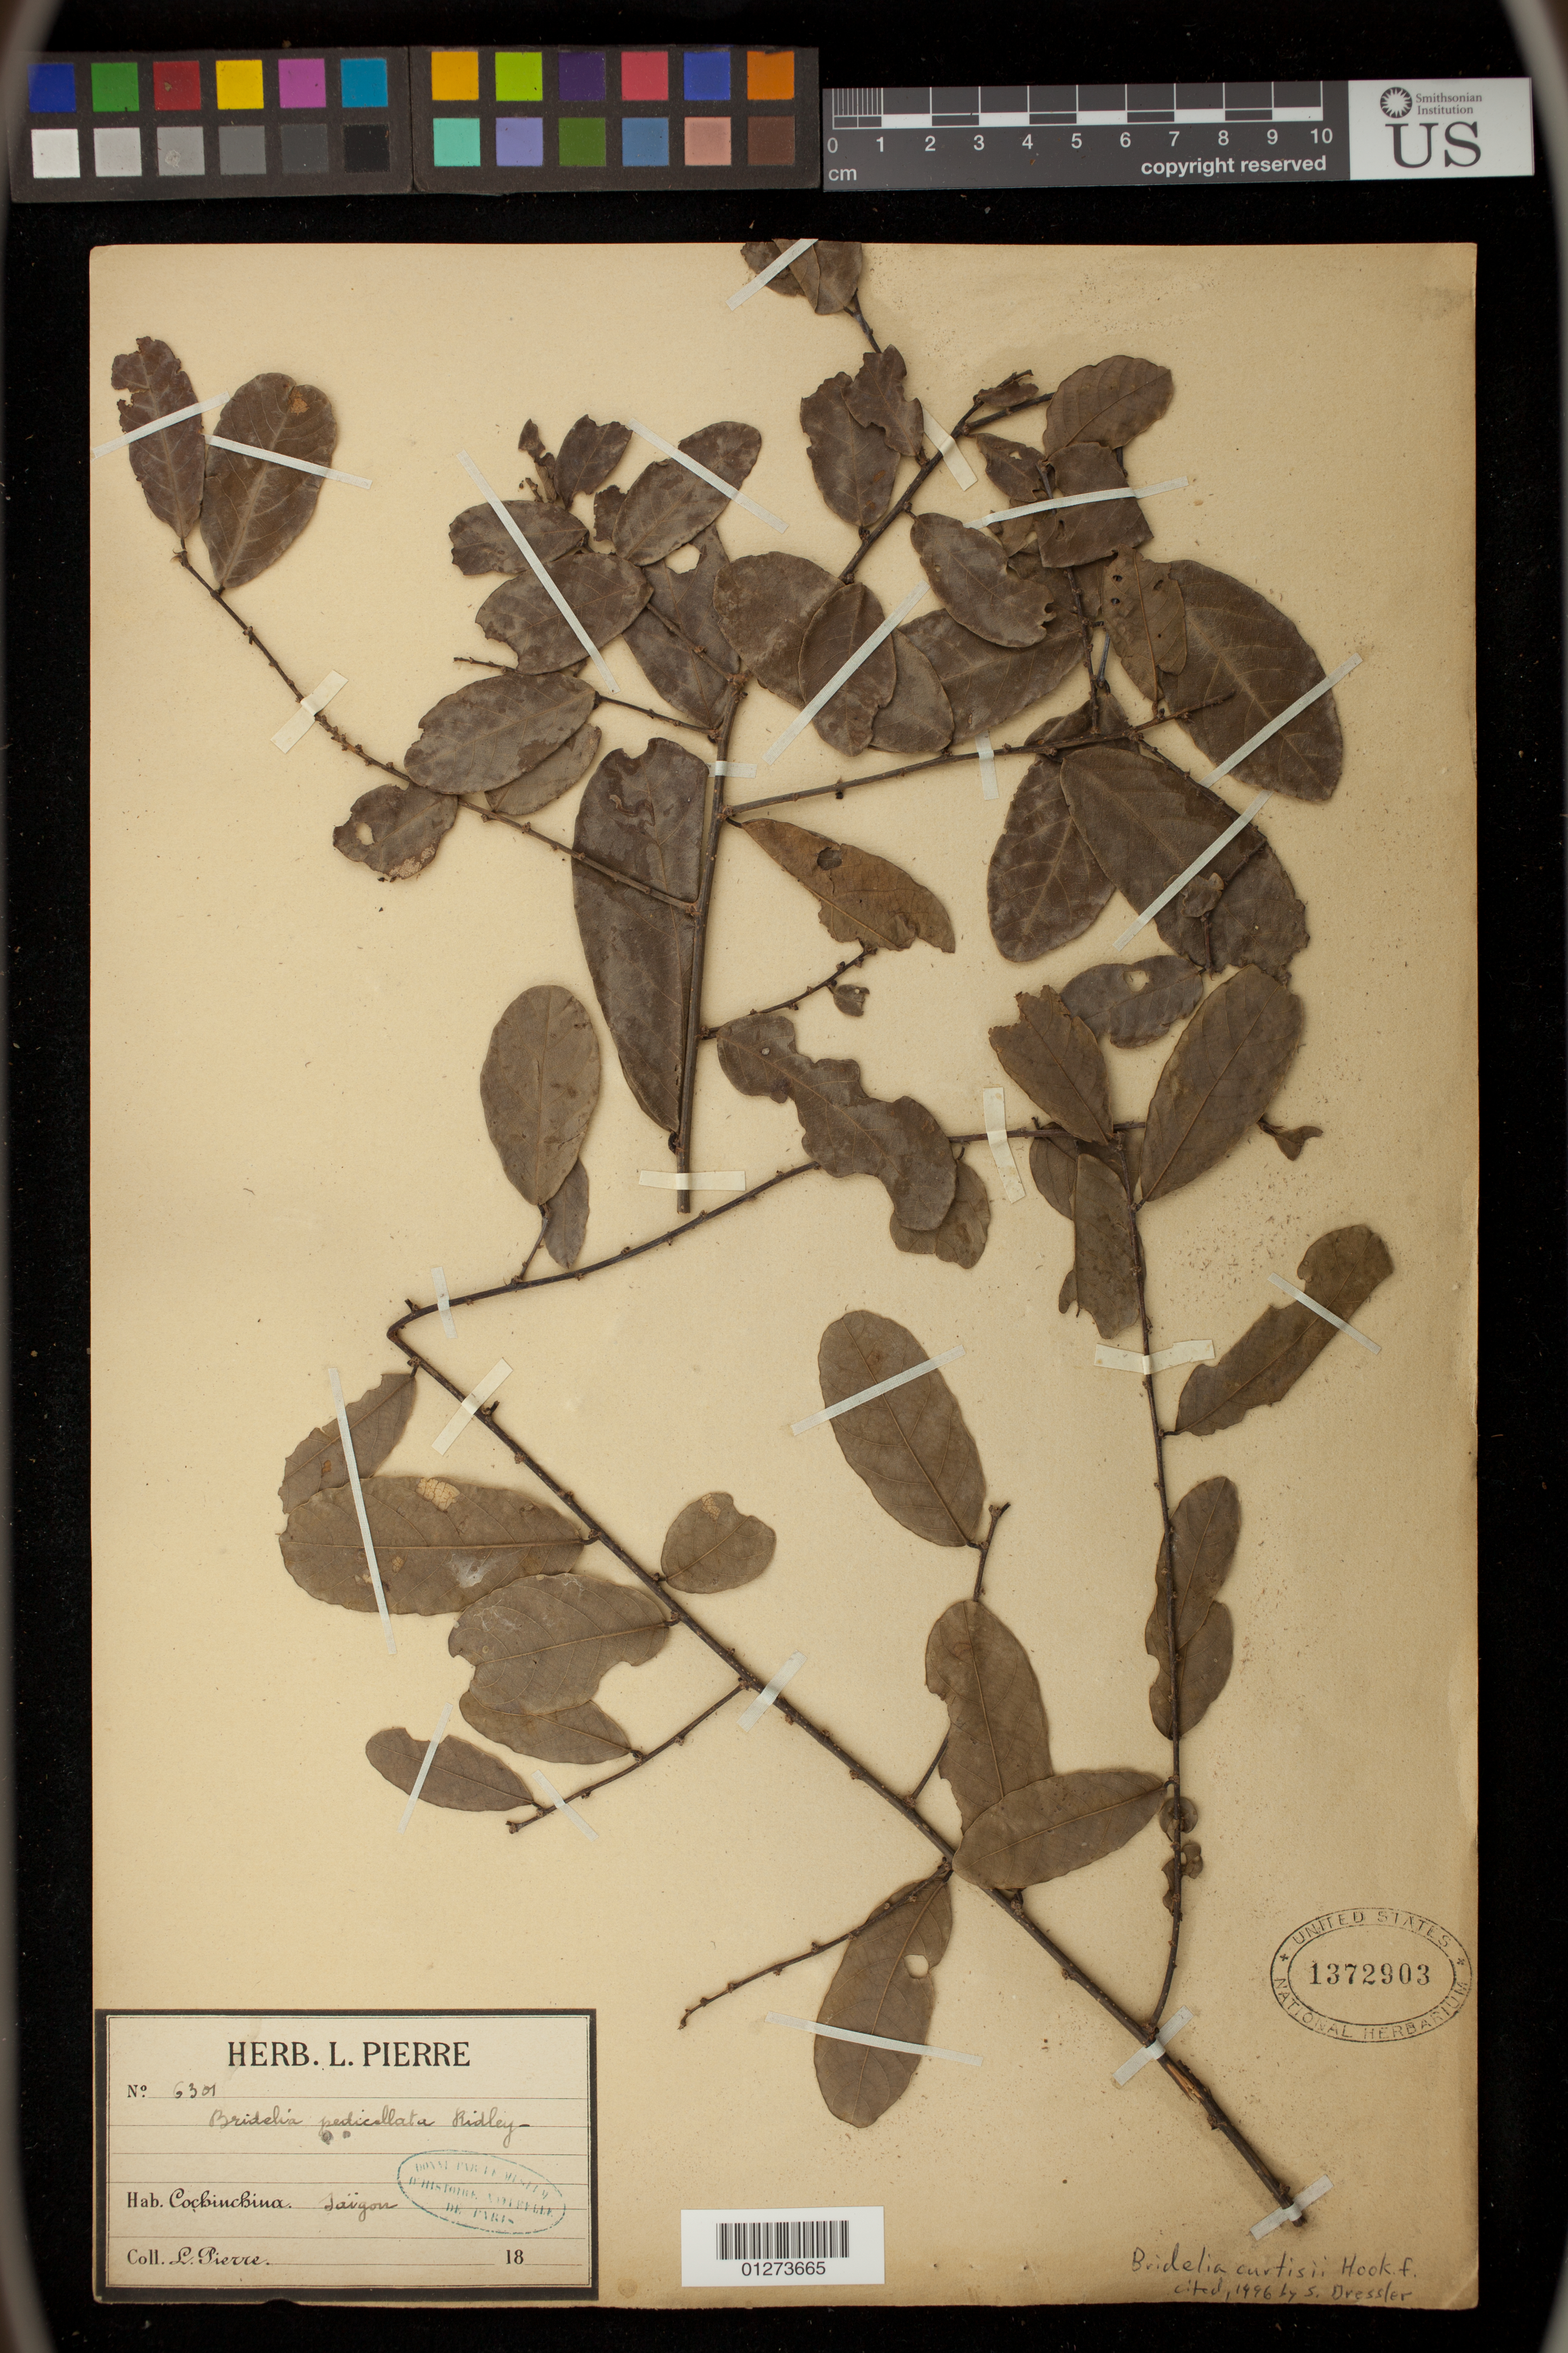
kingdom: Plantae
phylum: Tracheophyta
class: Magnoliopsida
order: Malpighiales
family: Phyllanthaceae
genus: Bridelia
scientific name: Bridelia curtis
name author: Hook. f.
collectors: L. Pierre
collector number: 6301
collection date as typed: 18--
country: Vietnam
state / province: Ho Chi Minh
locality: Saigon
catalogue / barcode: US 1372903